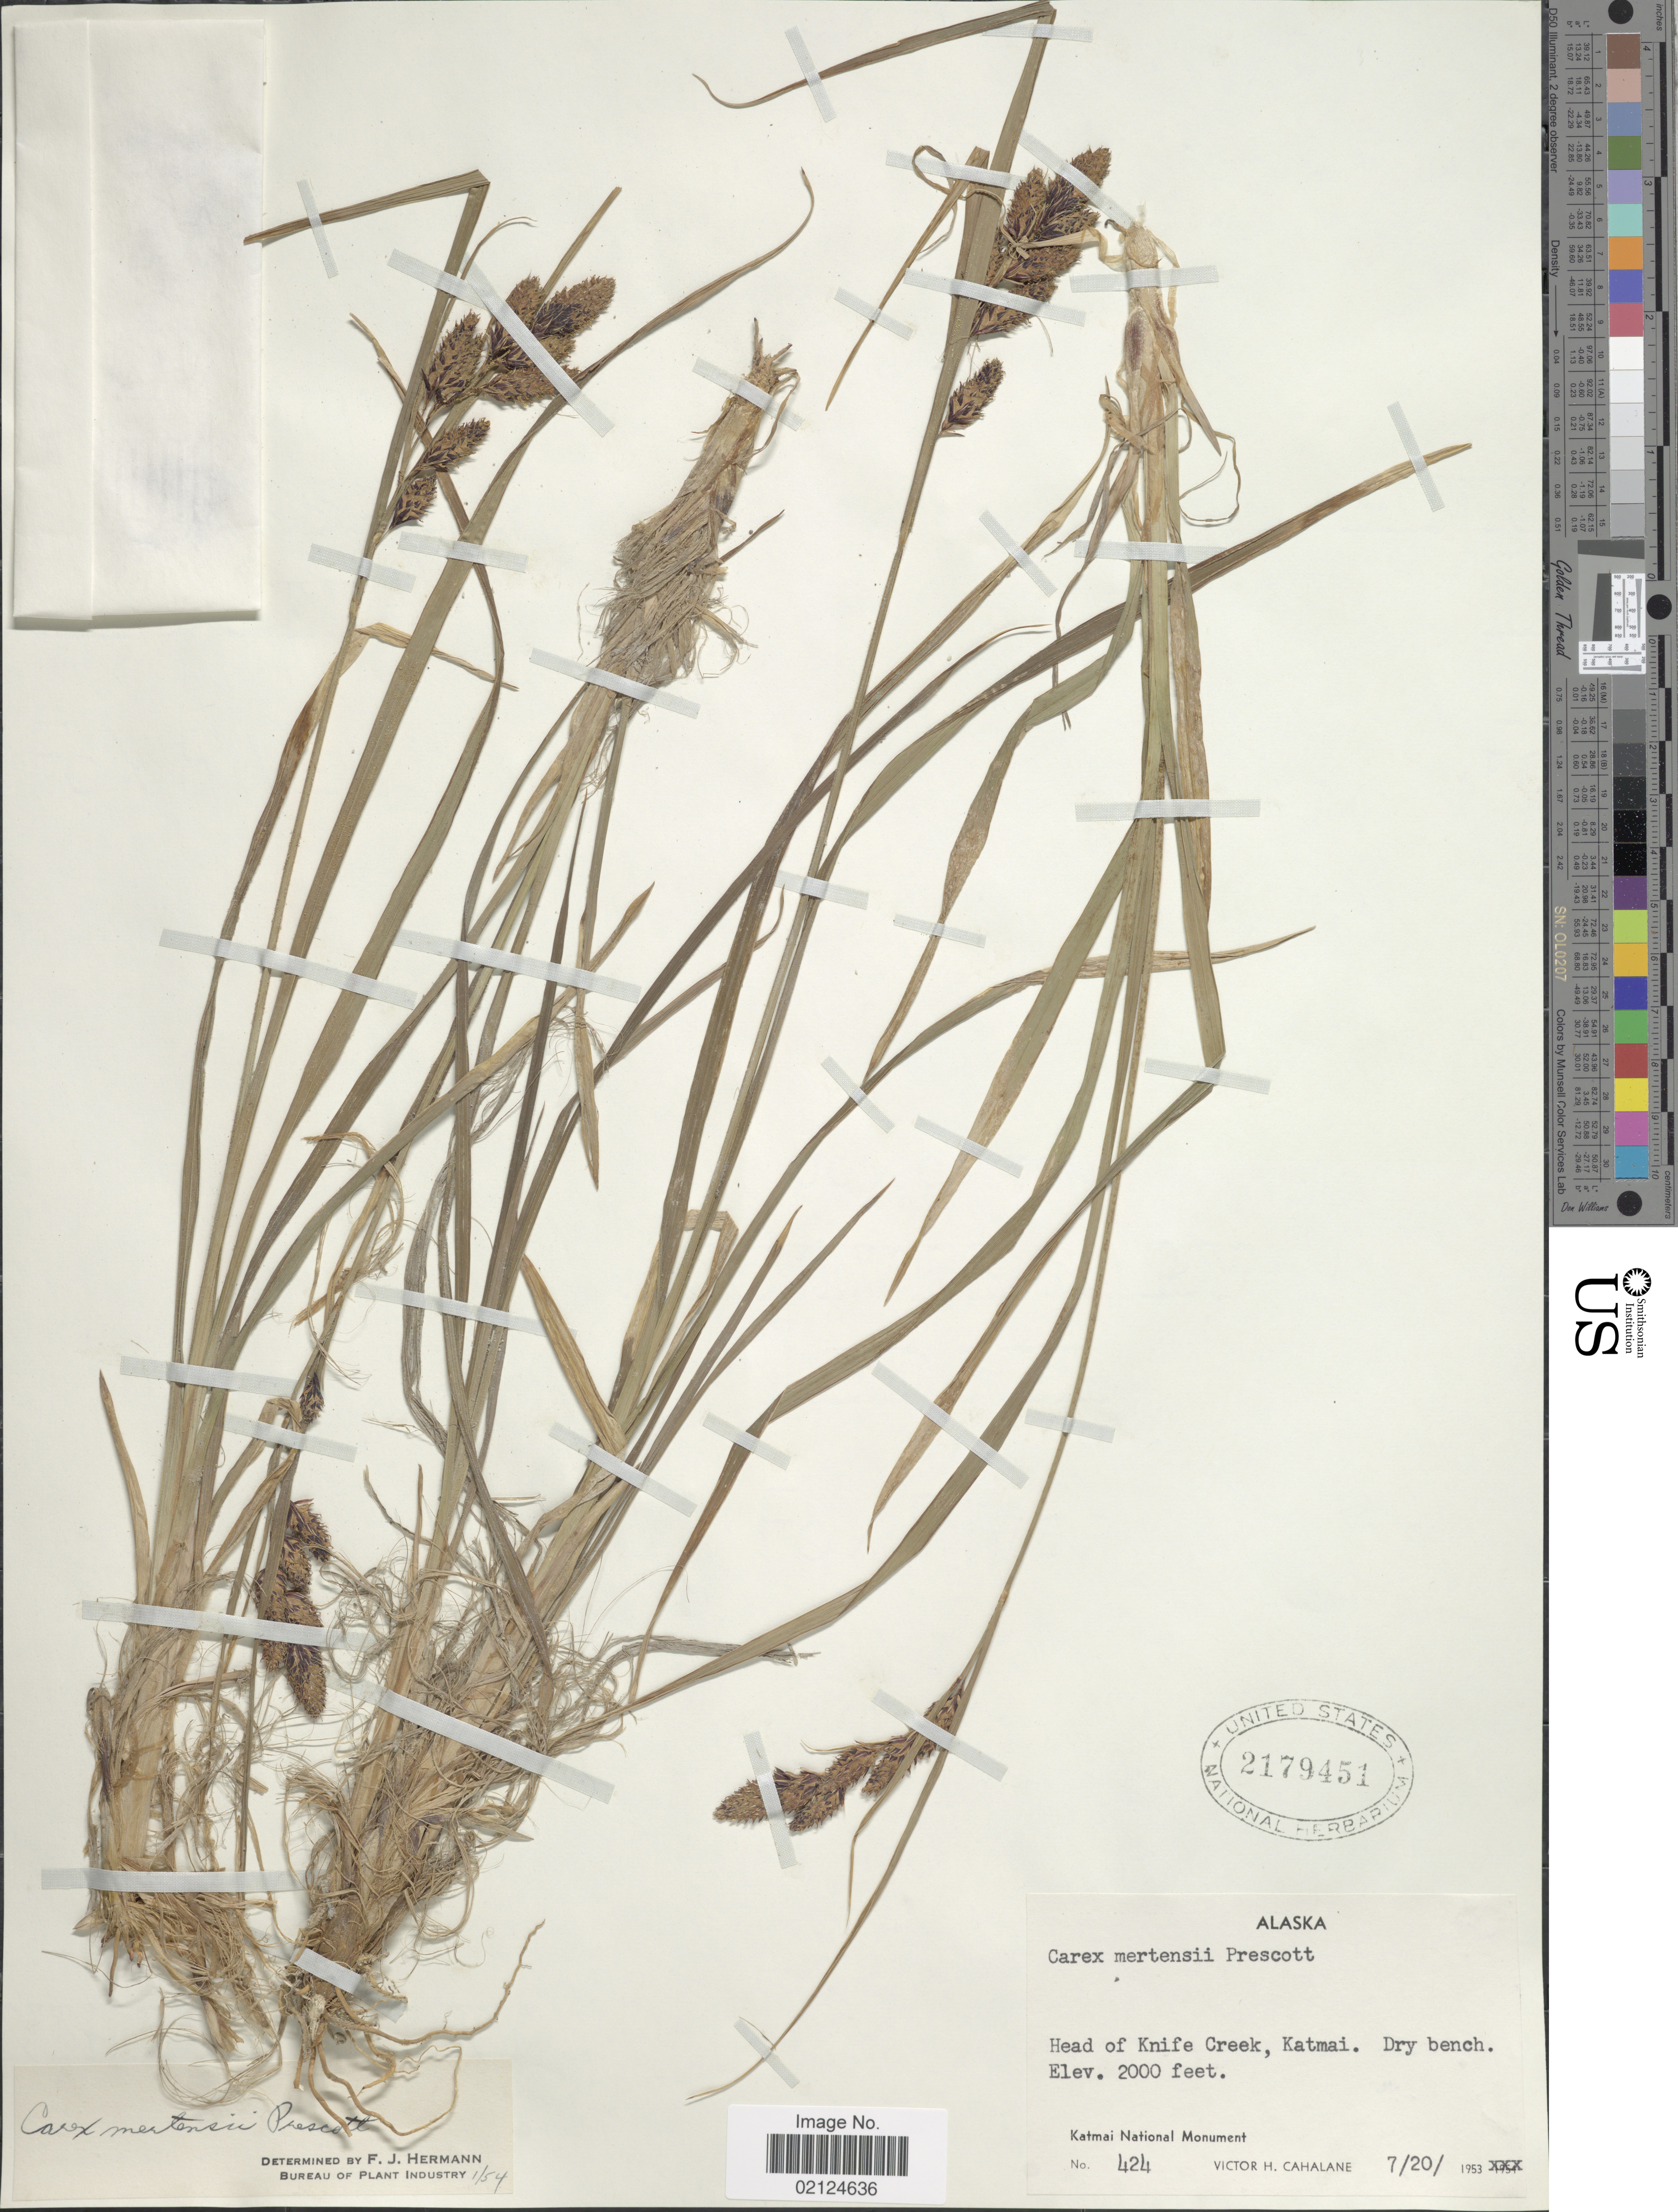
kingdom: Plantae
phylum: Tracheophyta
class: Liliopsida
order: Poales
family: Cyperaceae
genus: Carex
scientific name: Carex mertensii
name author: J.D. Prescott ex Bong.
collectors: V. Cahalane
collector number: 424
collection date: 1953-07-20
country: United States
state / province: Alaska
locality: Head of Knife Creek, Katmai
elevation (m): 610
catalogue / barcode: US 2179451